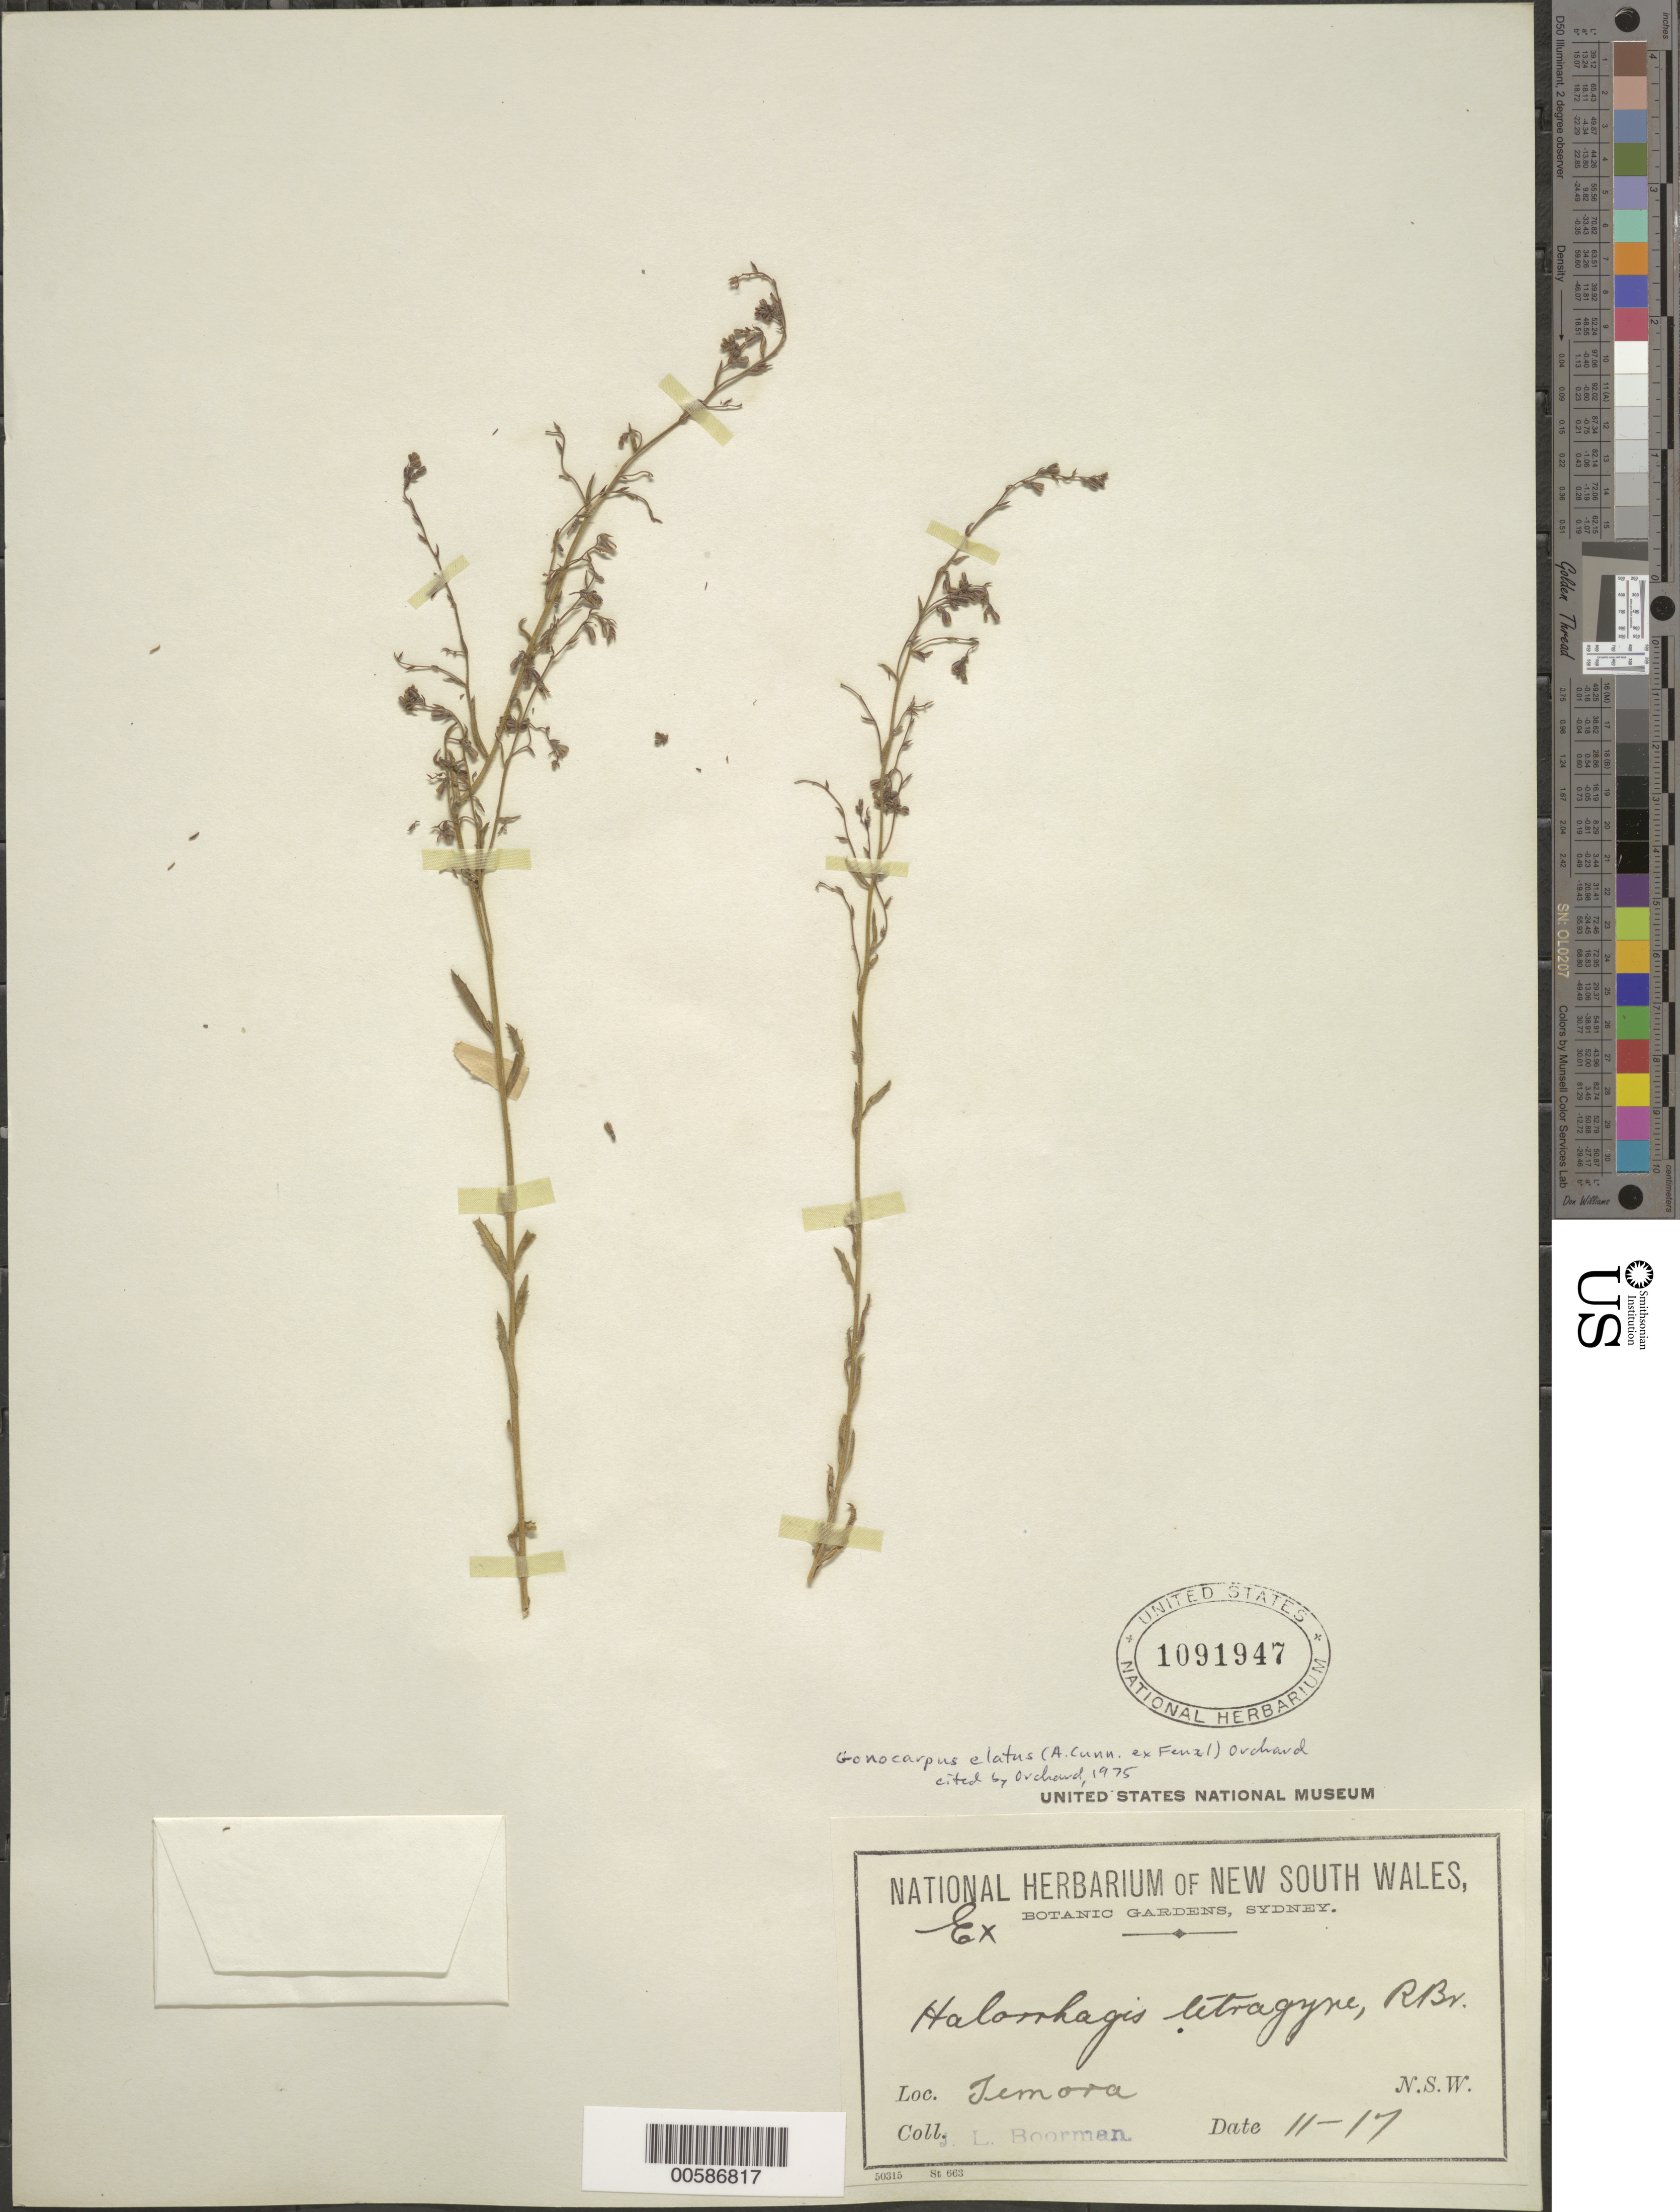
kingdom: Plantae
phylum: Tracheophyta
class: Magnoliopsida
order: Saxifragales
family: Haloragaceae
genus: Gonocarpus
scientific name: Gonocarpus elatus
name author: (A. Cunn. ex Fenzl) Orchard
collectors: J. Boorman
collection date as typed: Nov 1917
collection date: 1917-11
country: Australia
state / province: New South Wales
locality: Temora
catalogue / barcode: US 1091947